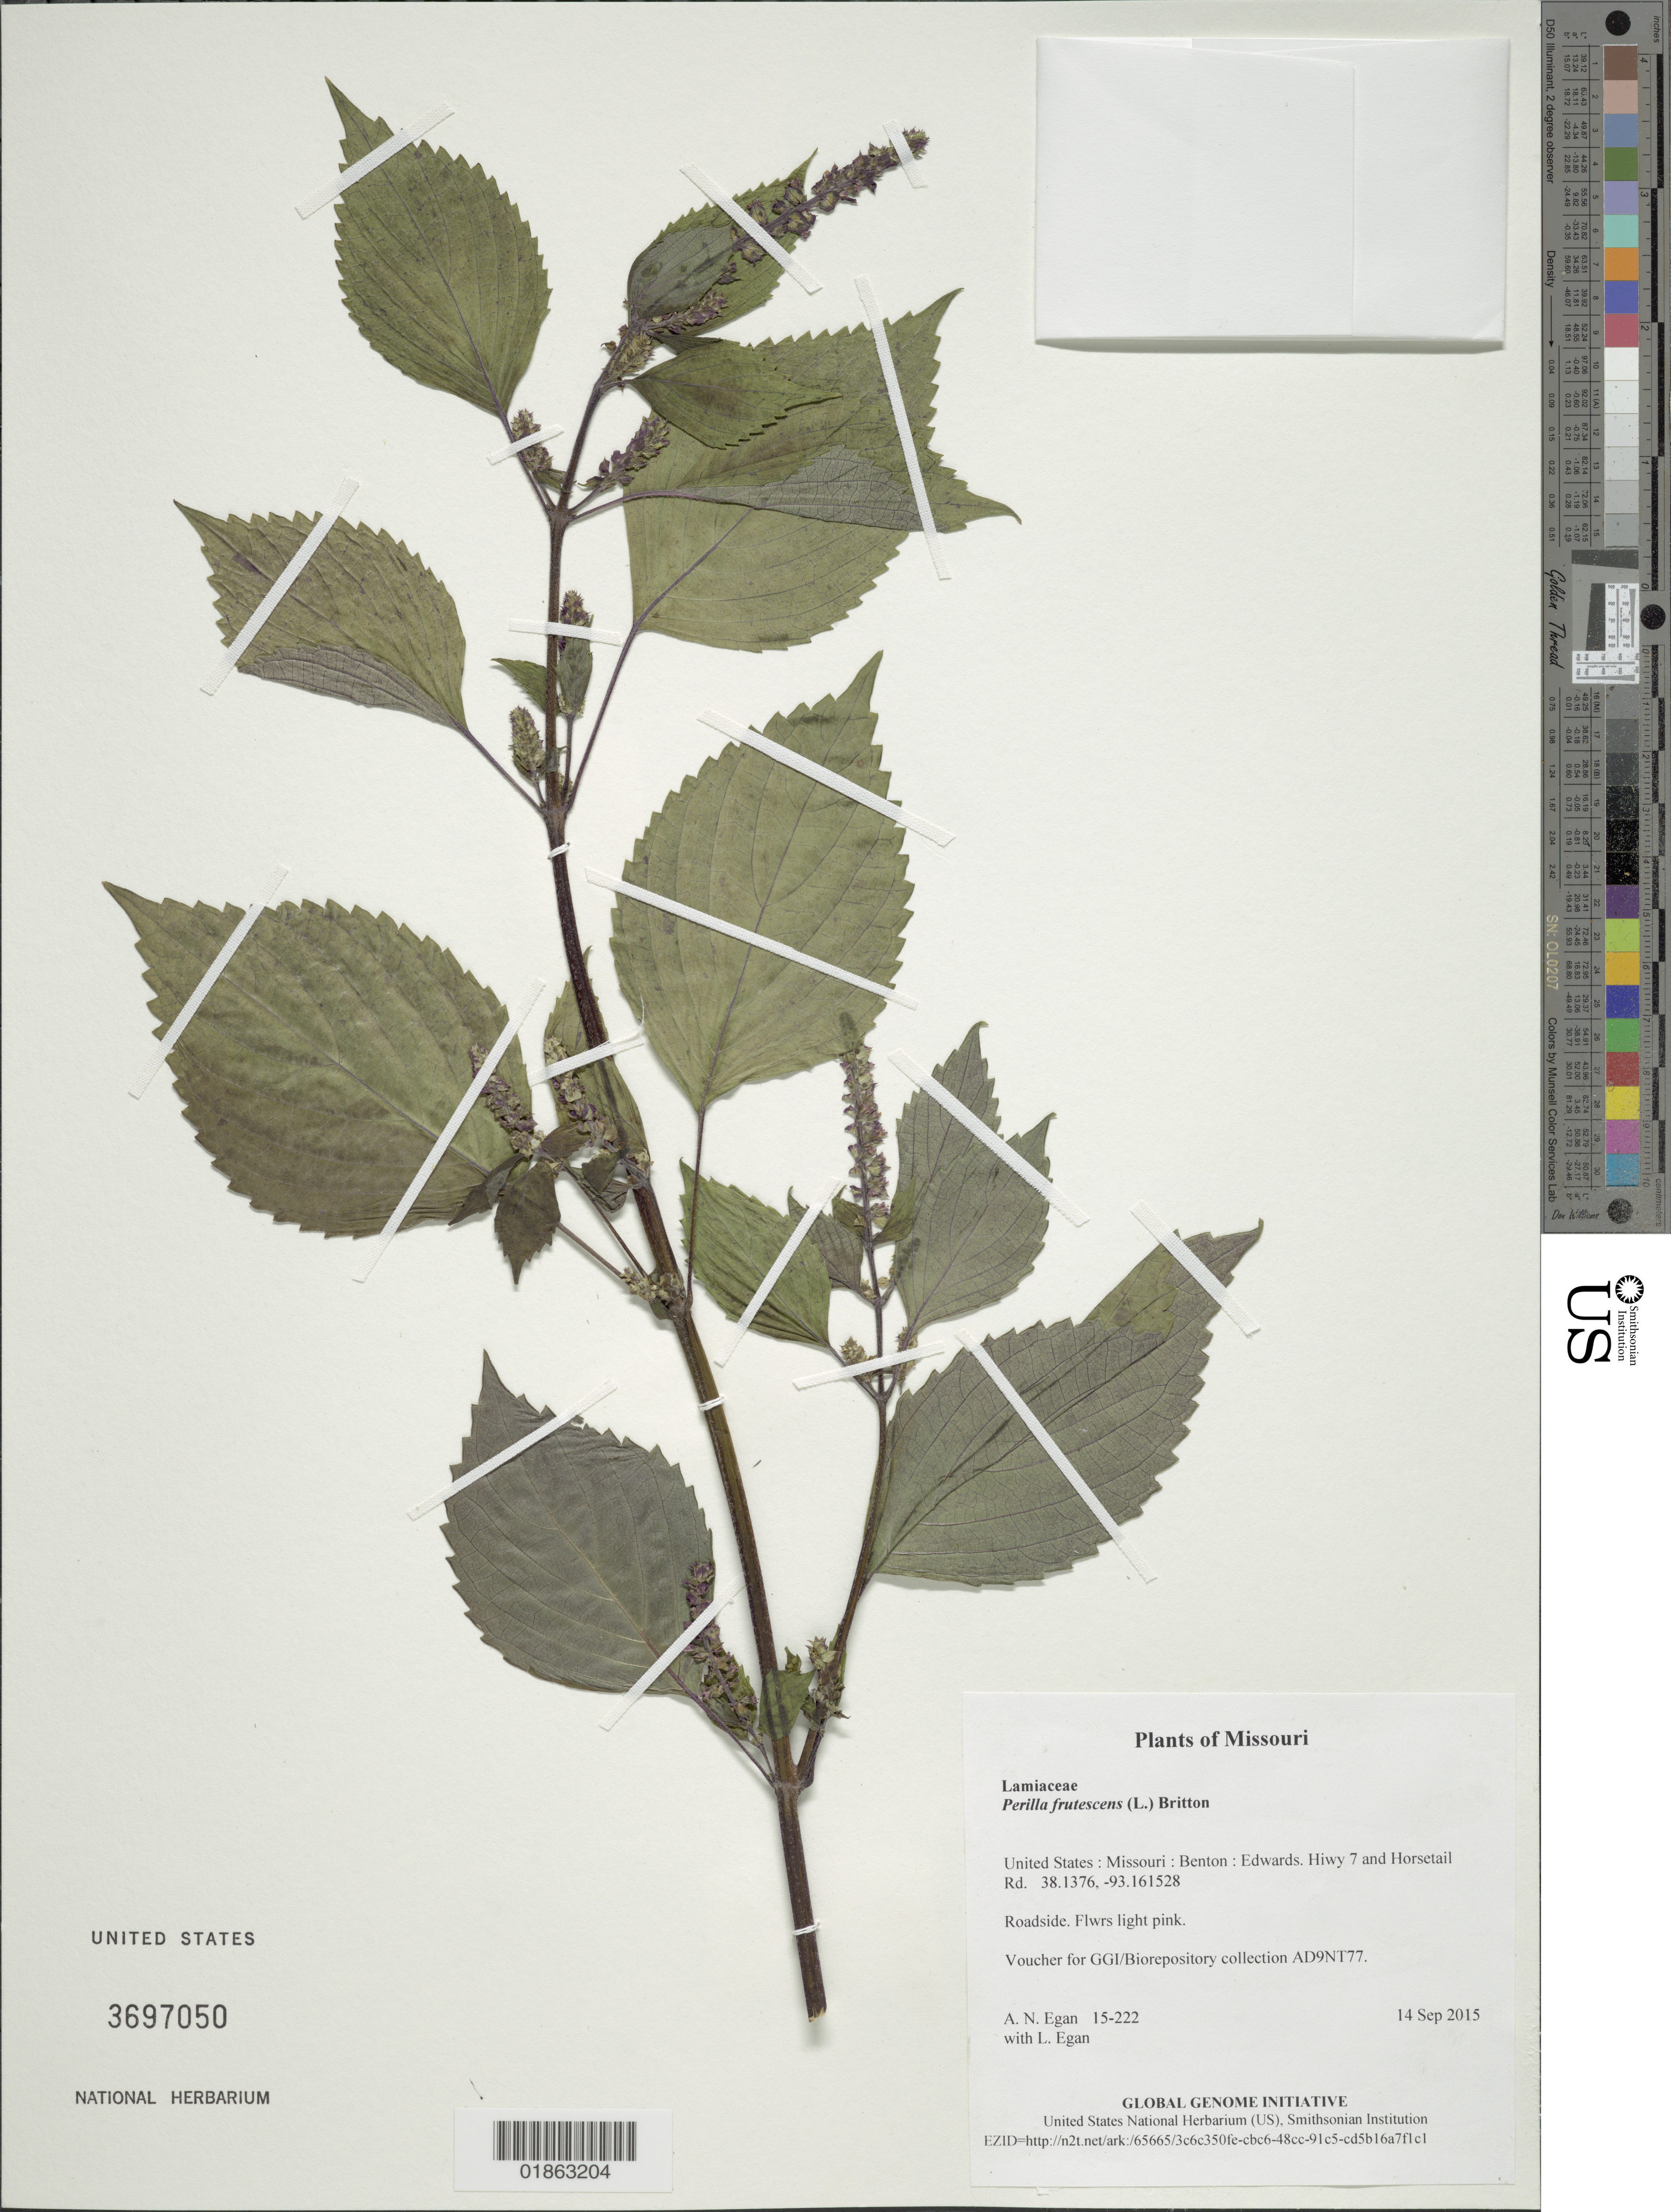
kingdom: Plantae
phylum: Tracheophyta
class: Magnoliopsida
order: Lamiales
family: Lamiaceae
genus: Perilla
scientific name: Perilla frutescens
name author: (L.) Britton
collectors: A. N. Egan & L. Egan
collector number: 15-222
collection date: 2015-09-14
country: United States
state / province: Missouri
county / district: Benton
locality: Edwards. Hiwy 7 and Horsetail Rd.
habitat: Roadside.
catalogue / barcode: US 3697050